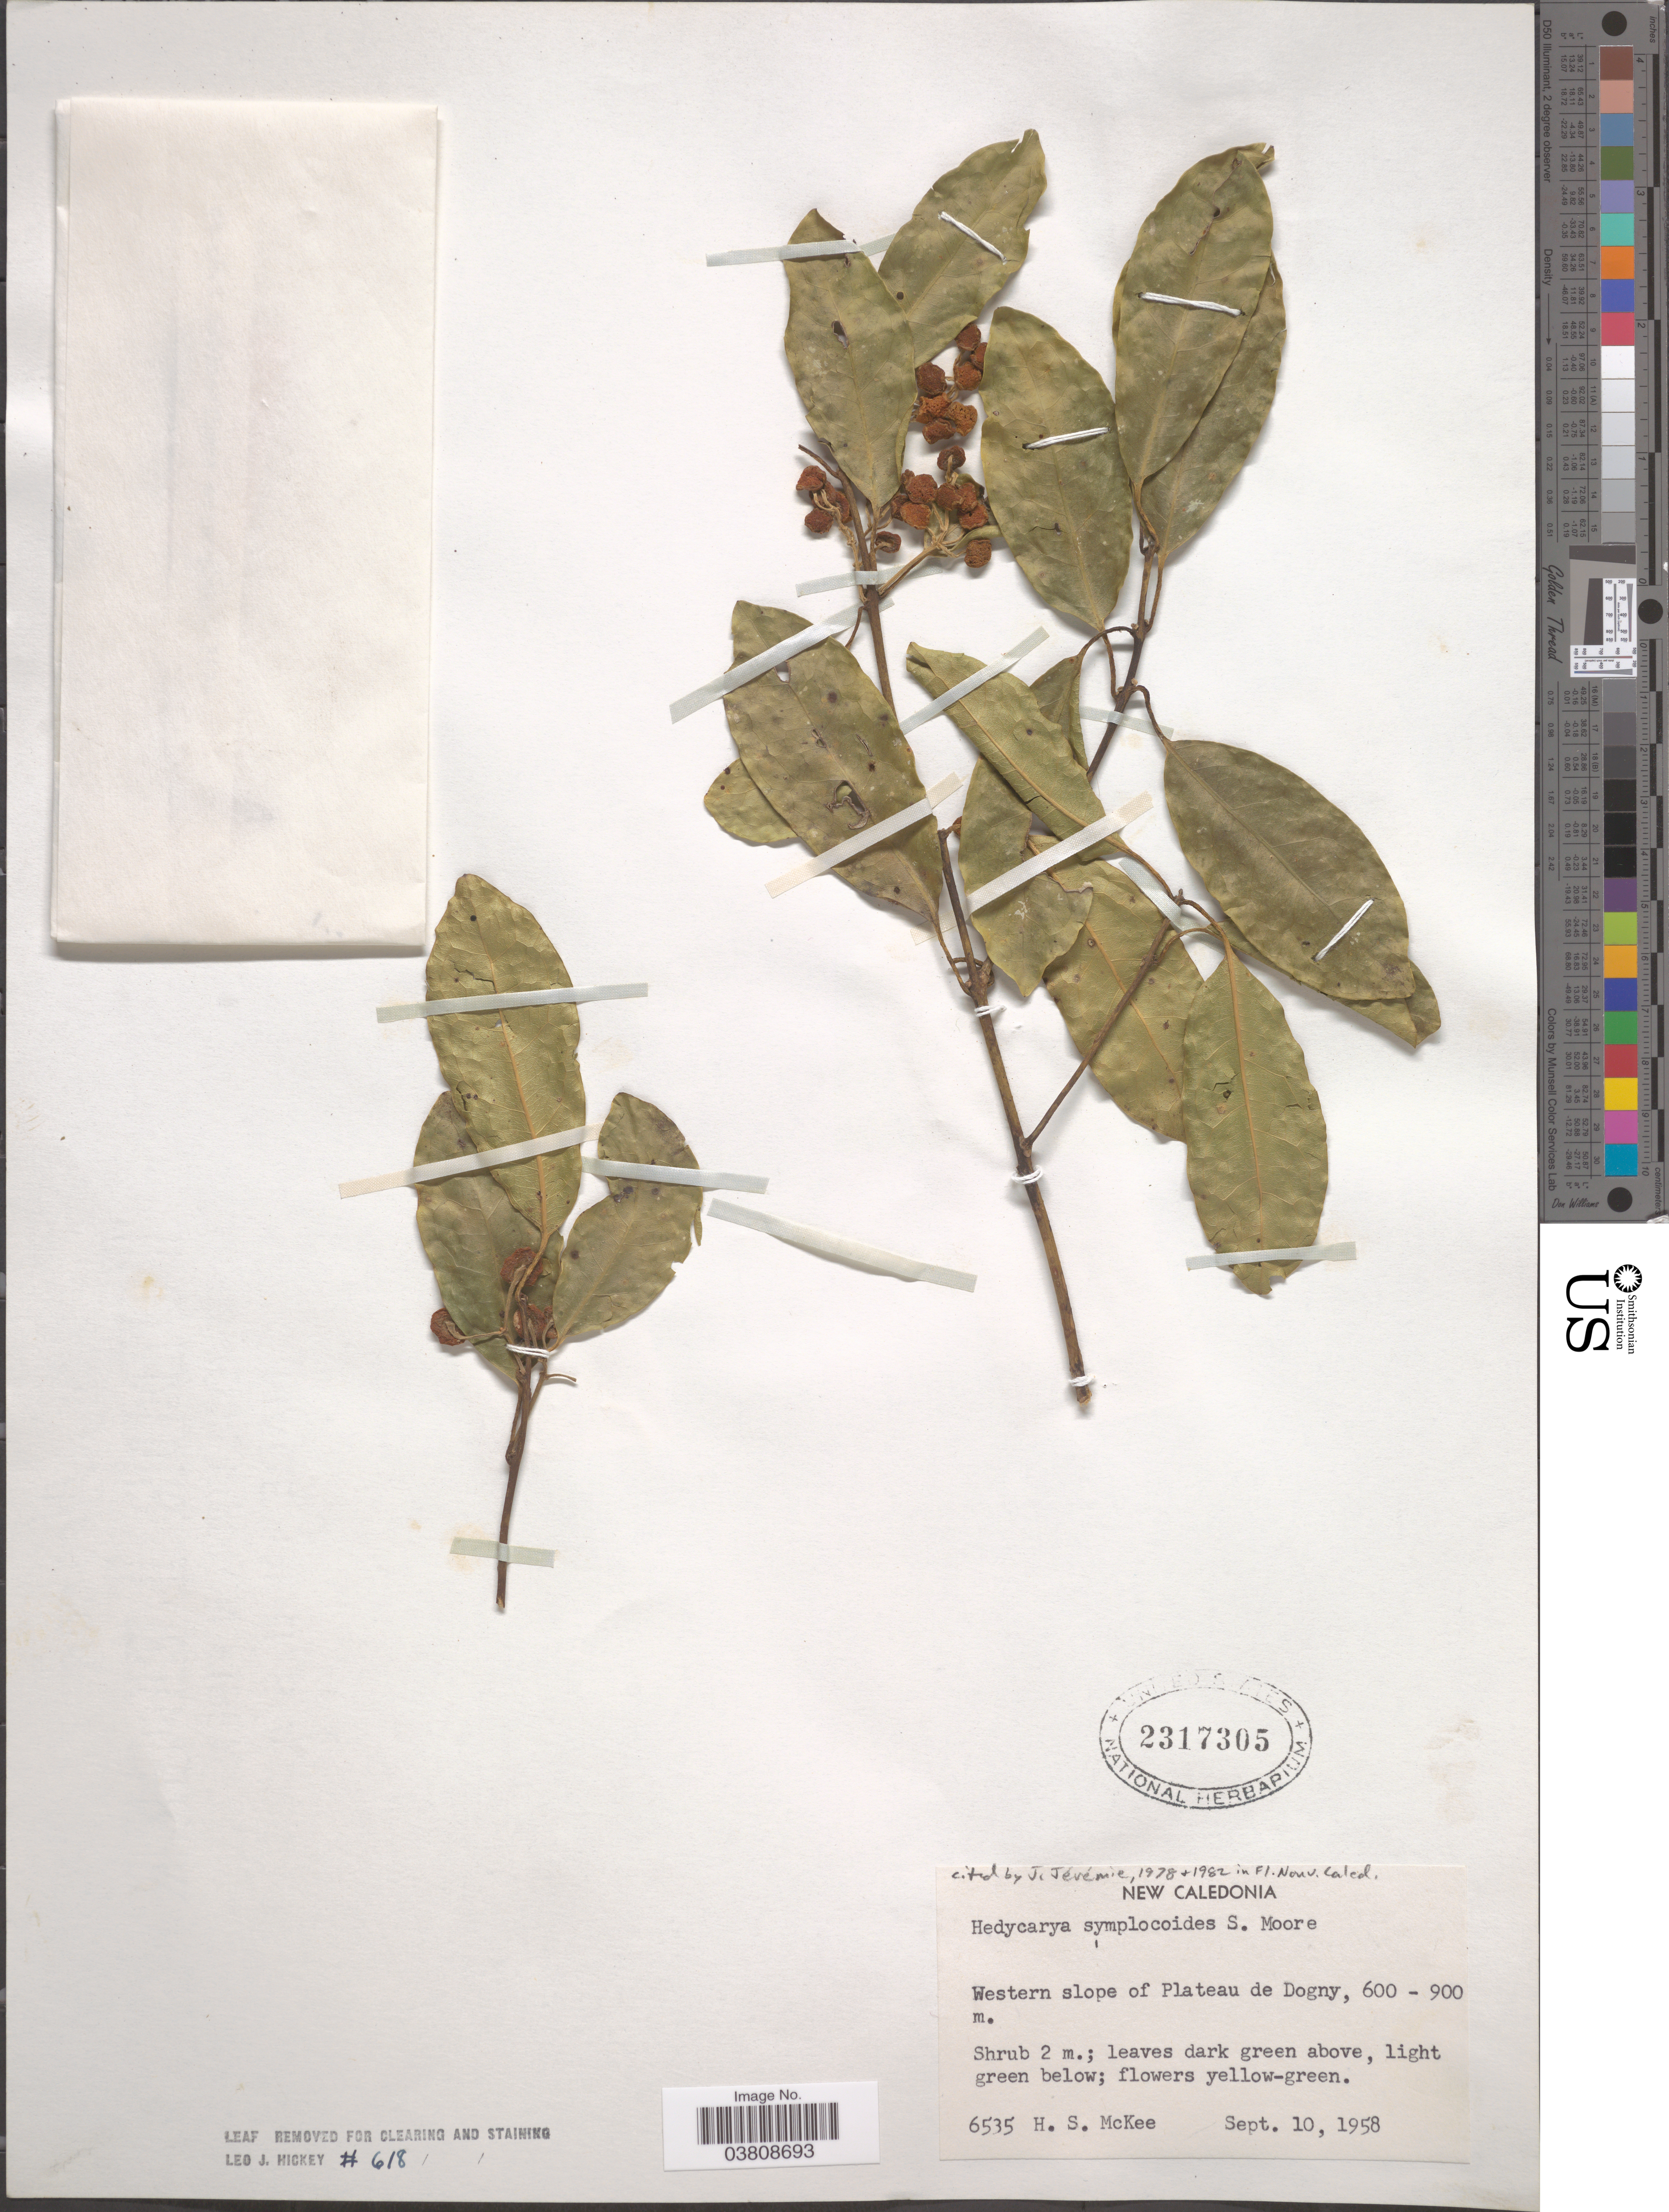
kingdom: Plantae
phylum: Tracheophyta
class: Magnoliopsida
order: Laurales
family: Monimiaceae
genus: Hedycarya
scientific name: Hedycarya symplocoides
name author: S. Moore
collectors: H. S. McKee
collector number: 6535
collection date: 1958-09-10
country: New Caledonia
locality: Western slope of Plateau de Dogny.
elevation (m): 600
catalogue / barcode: US 2317305